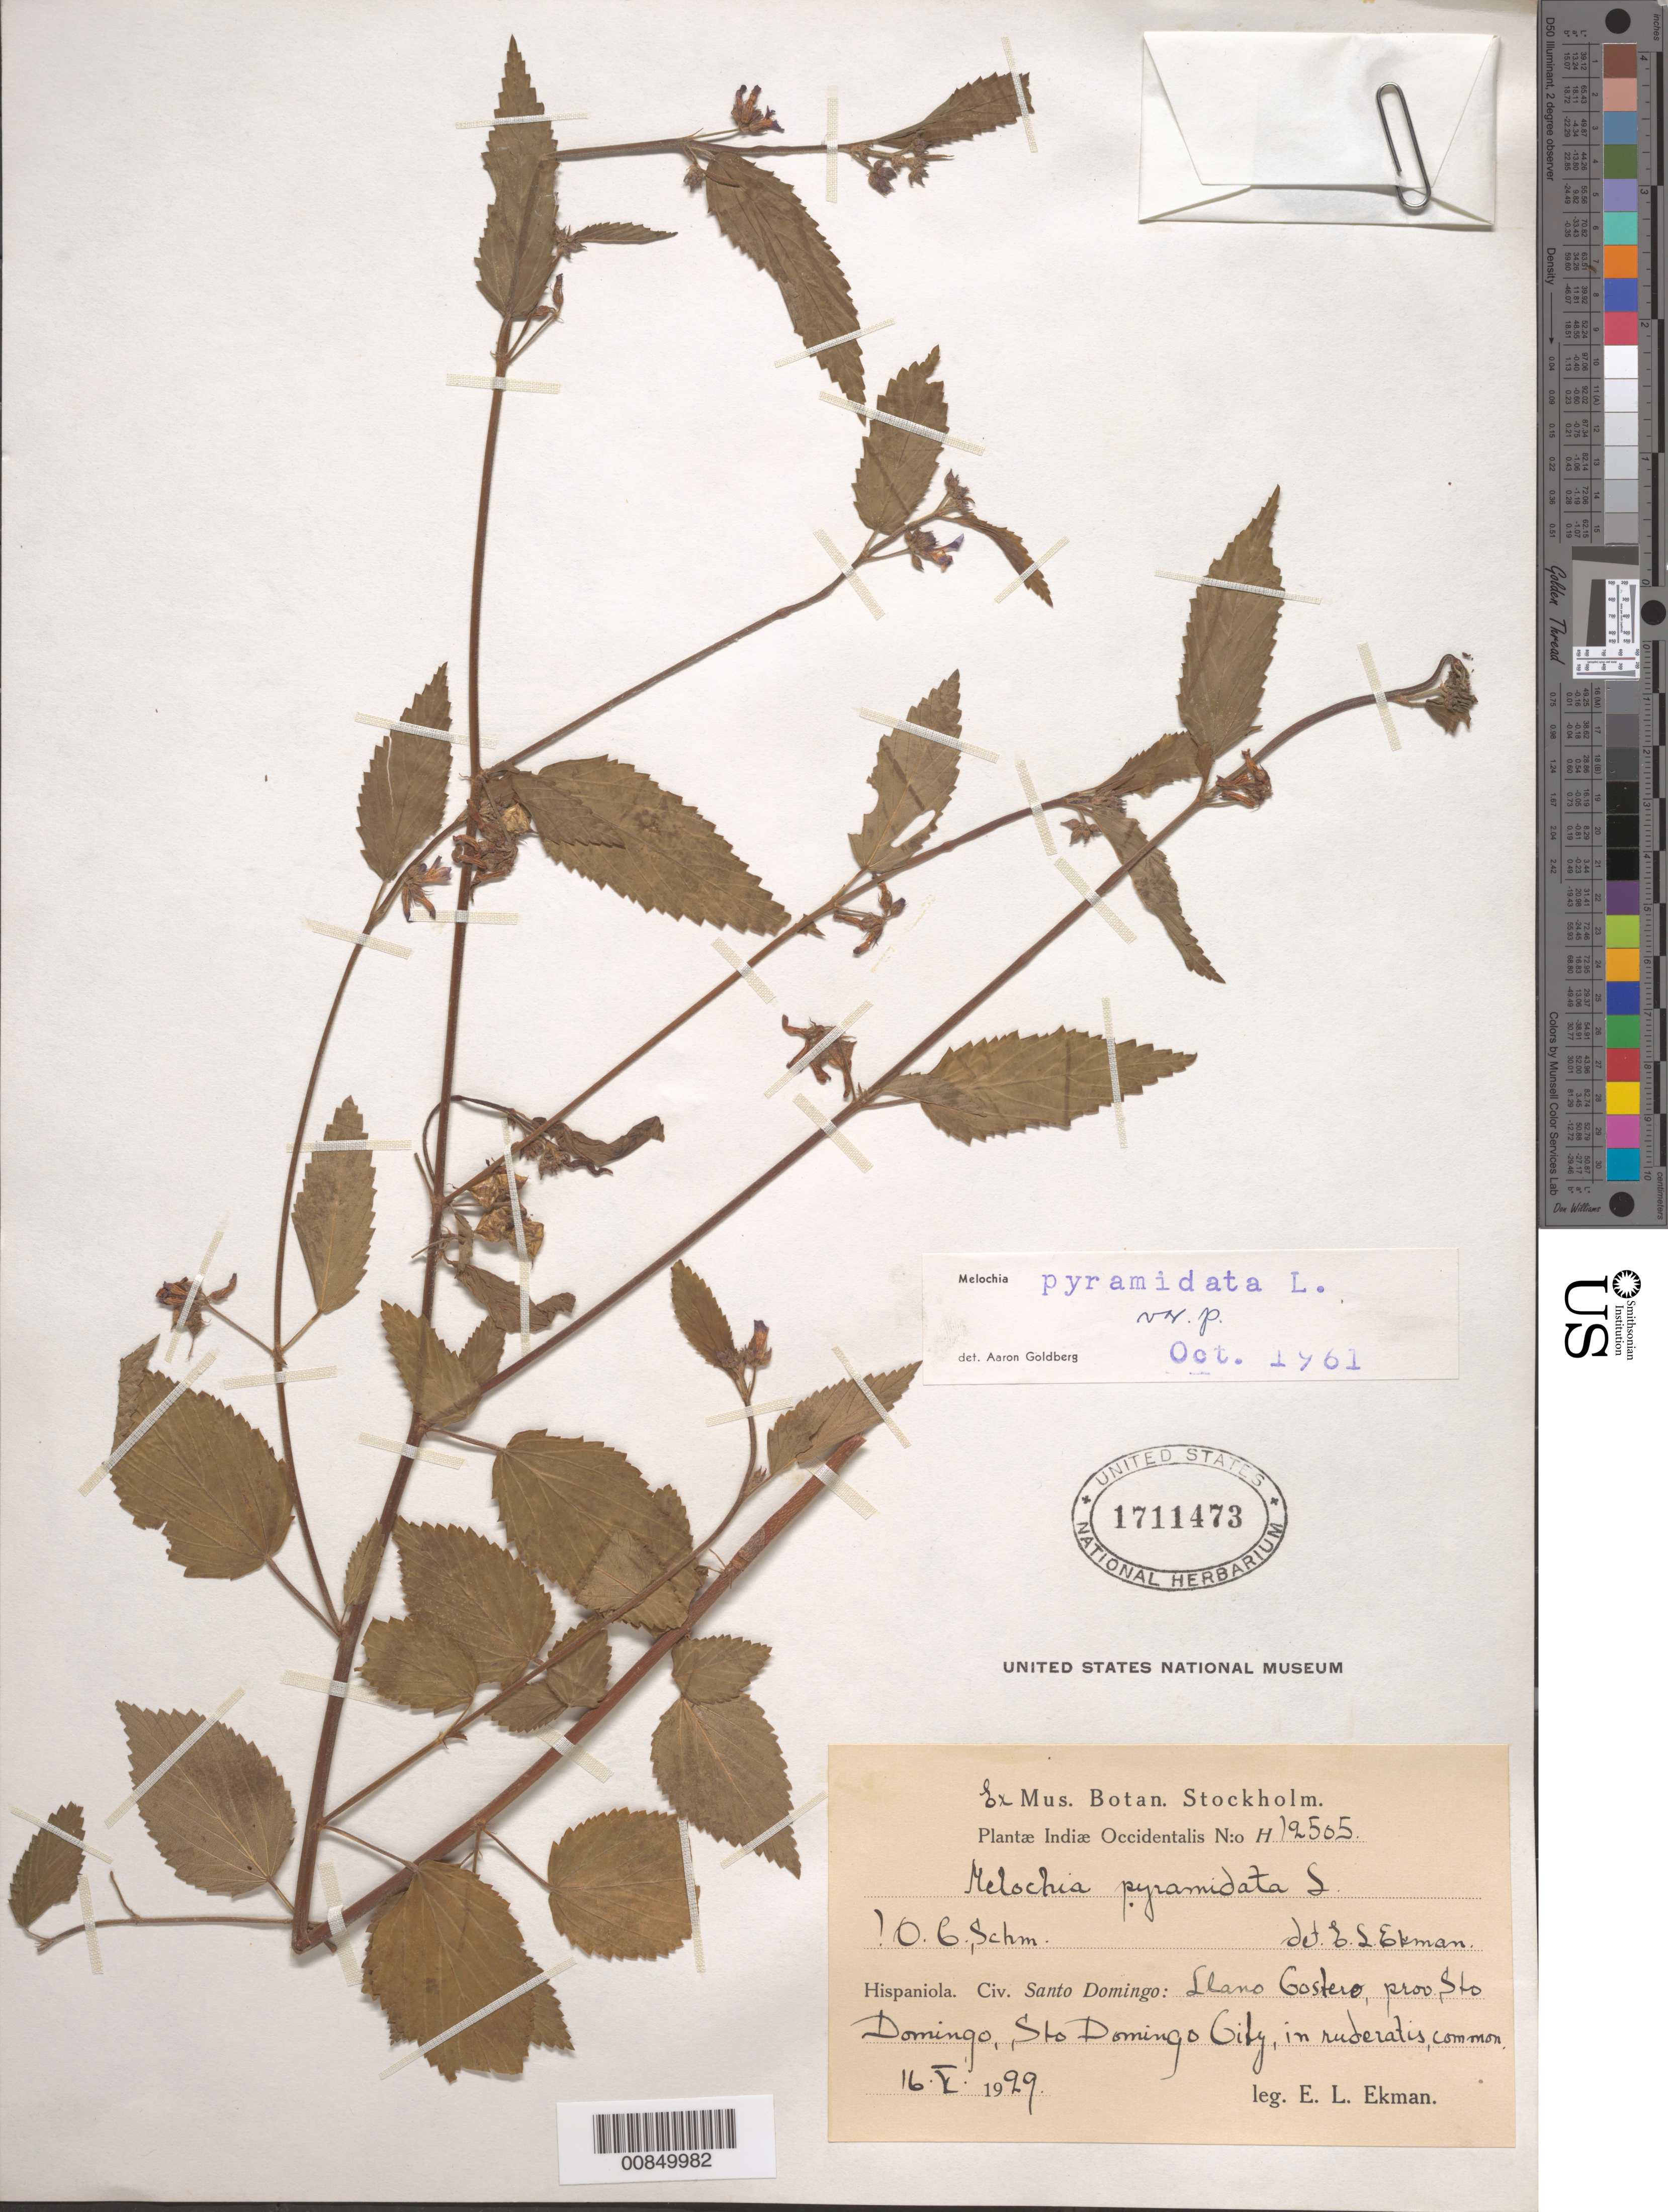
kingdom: Plantae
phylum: Tracheophyta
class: Magnoliopsida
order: Malvales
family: Malvaceae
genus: Melochia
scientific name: Melochia pyramidata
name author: L.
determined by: Goldberg, Aaron, (US), NMNH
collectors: E. L. Ekman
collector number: H 12505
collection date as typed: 16 May 1929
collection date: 1929-05-16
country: Dominican Republic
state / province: Distrito Nacional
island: Hispaniola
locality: Llano Costero, Santo Domingo City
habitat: In ruderatis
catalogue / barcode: US 1711473